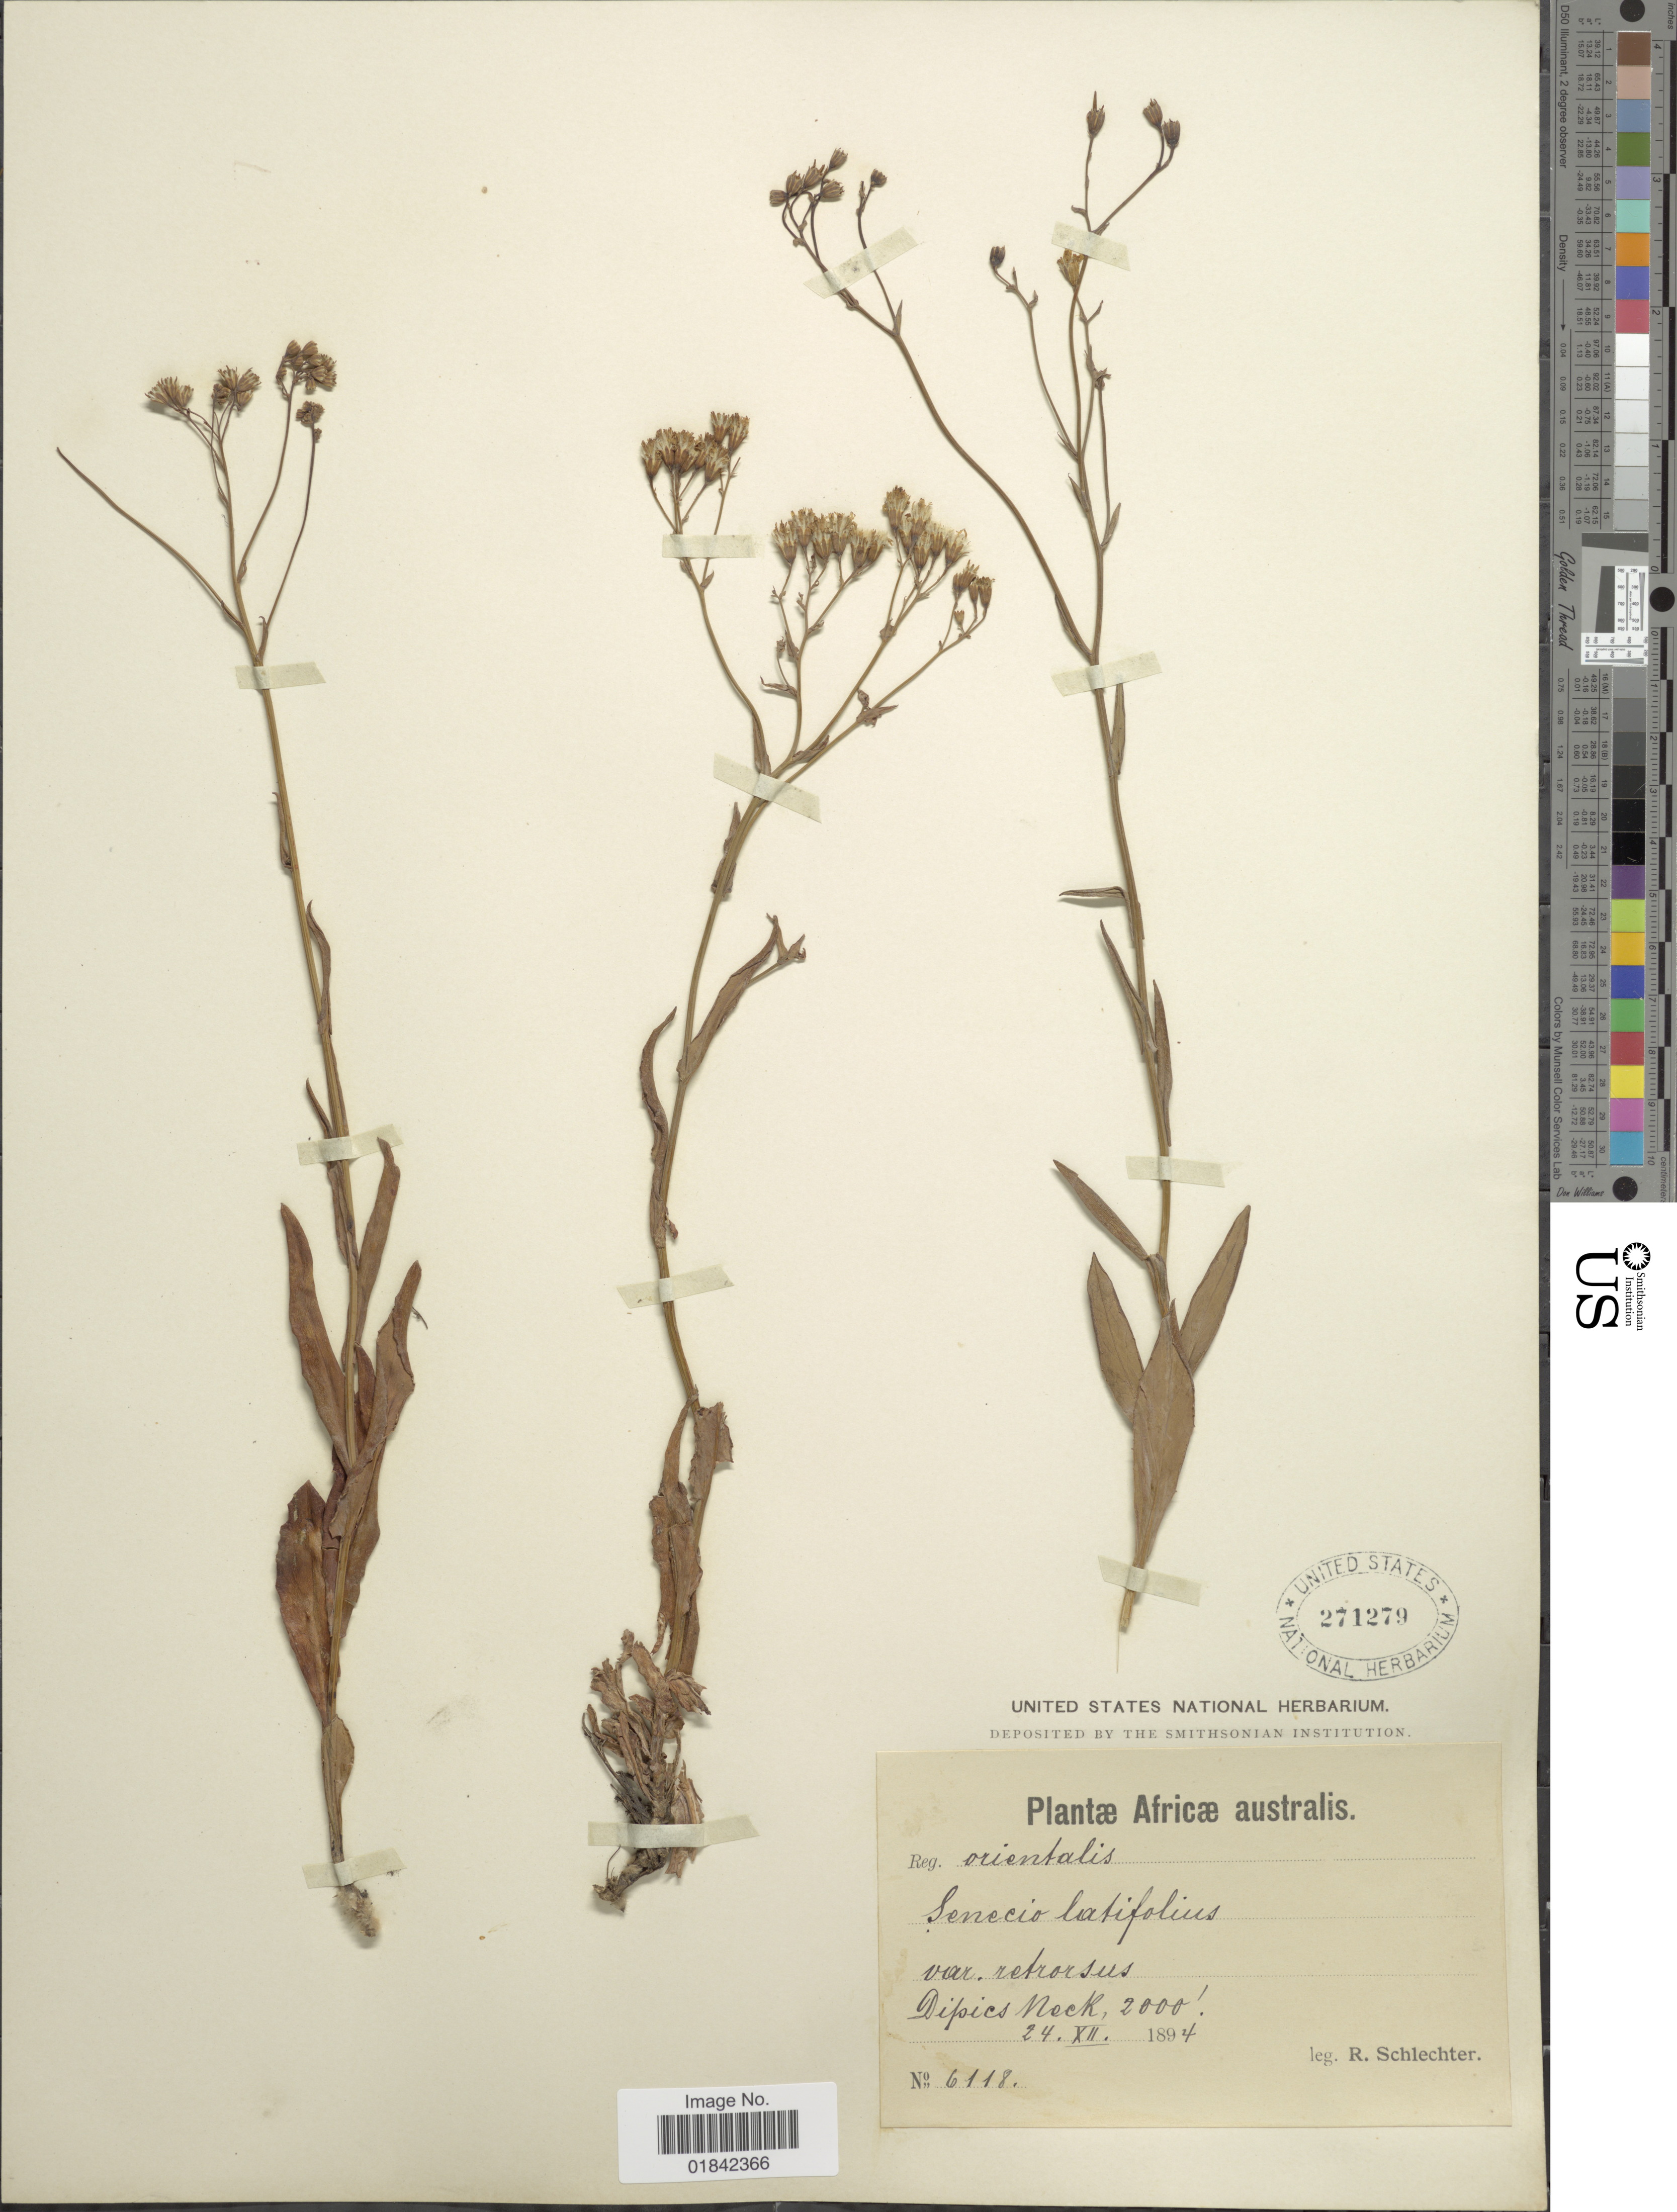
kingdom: Plantae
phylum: Tracheophyta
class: Magnoliopsida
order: Asterales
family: Asteraceae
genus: Senecio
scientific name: Senecio latifolius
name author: DC.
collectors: F. R. R. Schlechter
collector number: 6118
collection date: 1894-12-24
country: South Africa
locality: Africae Australis, Dipics neck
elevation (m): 610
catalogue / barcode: US 271279